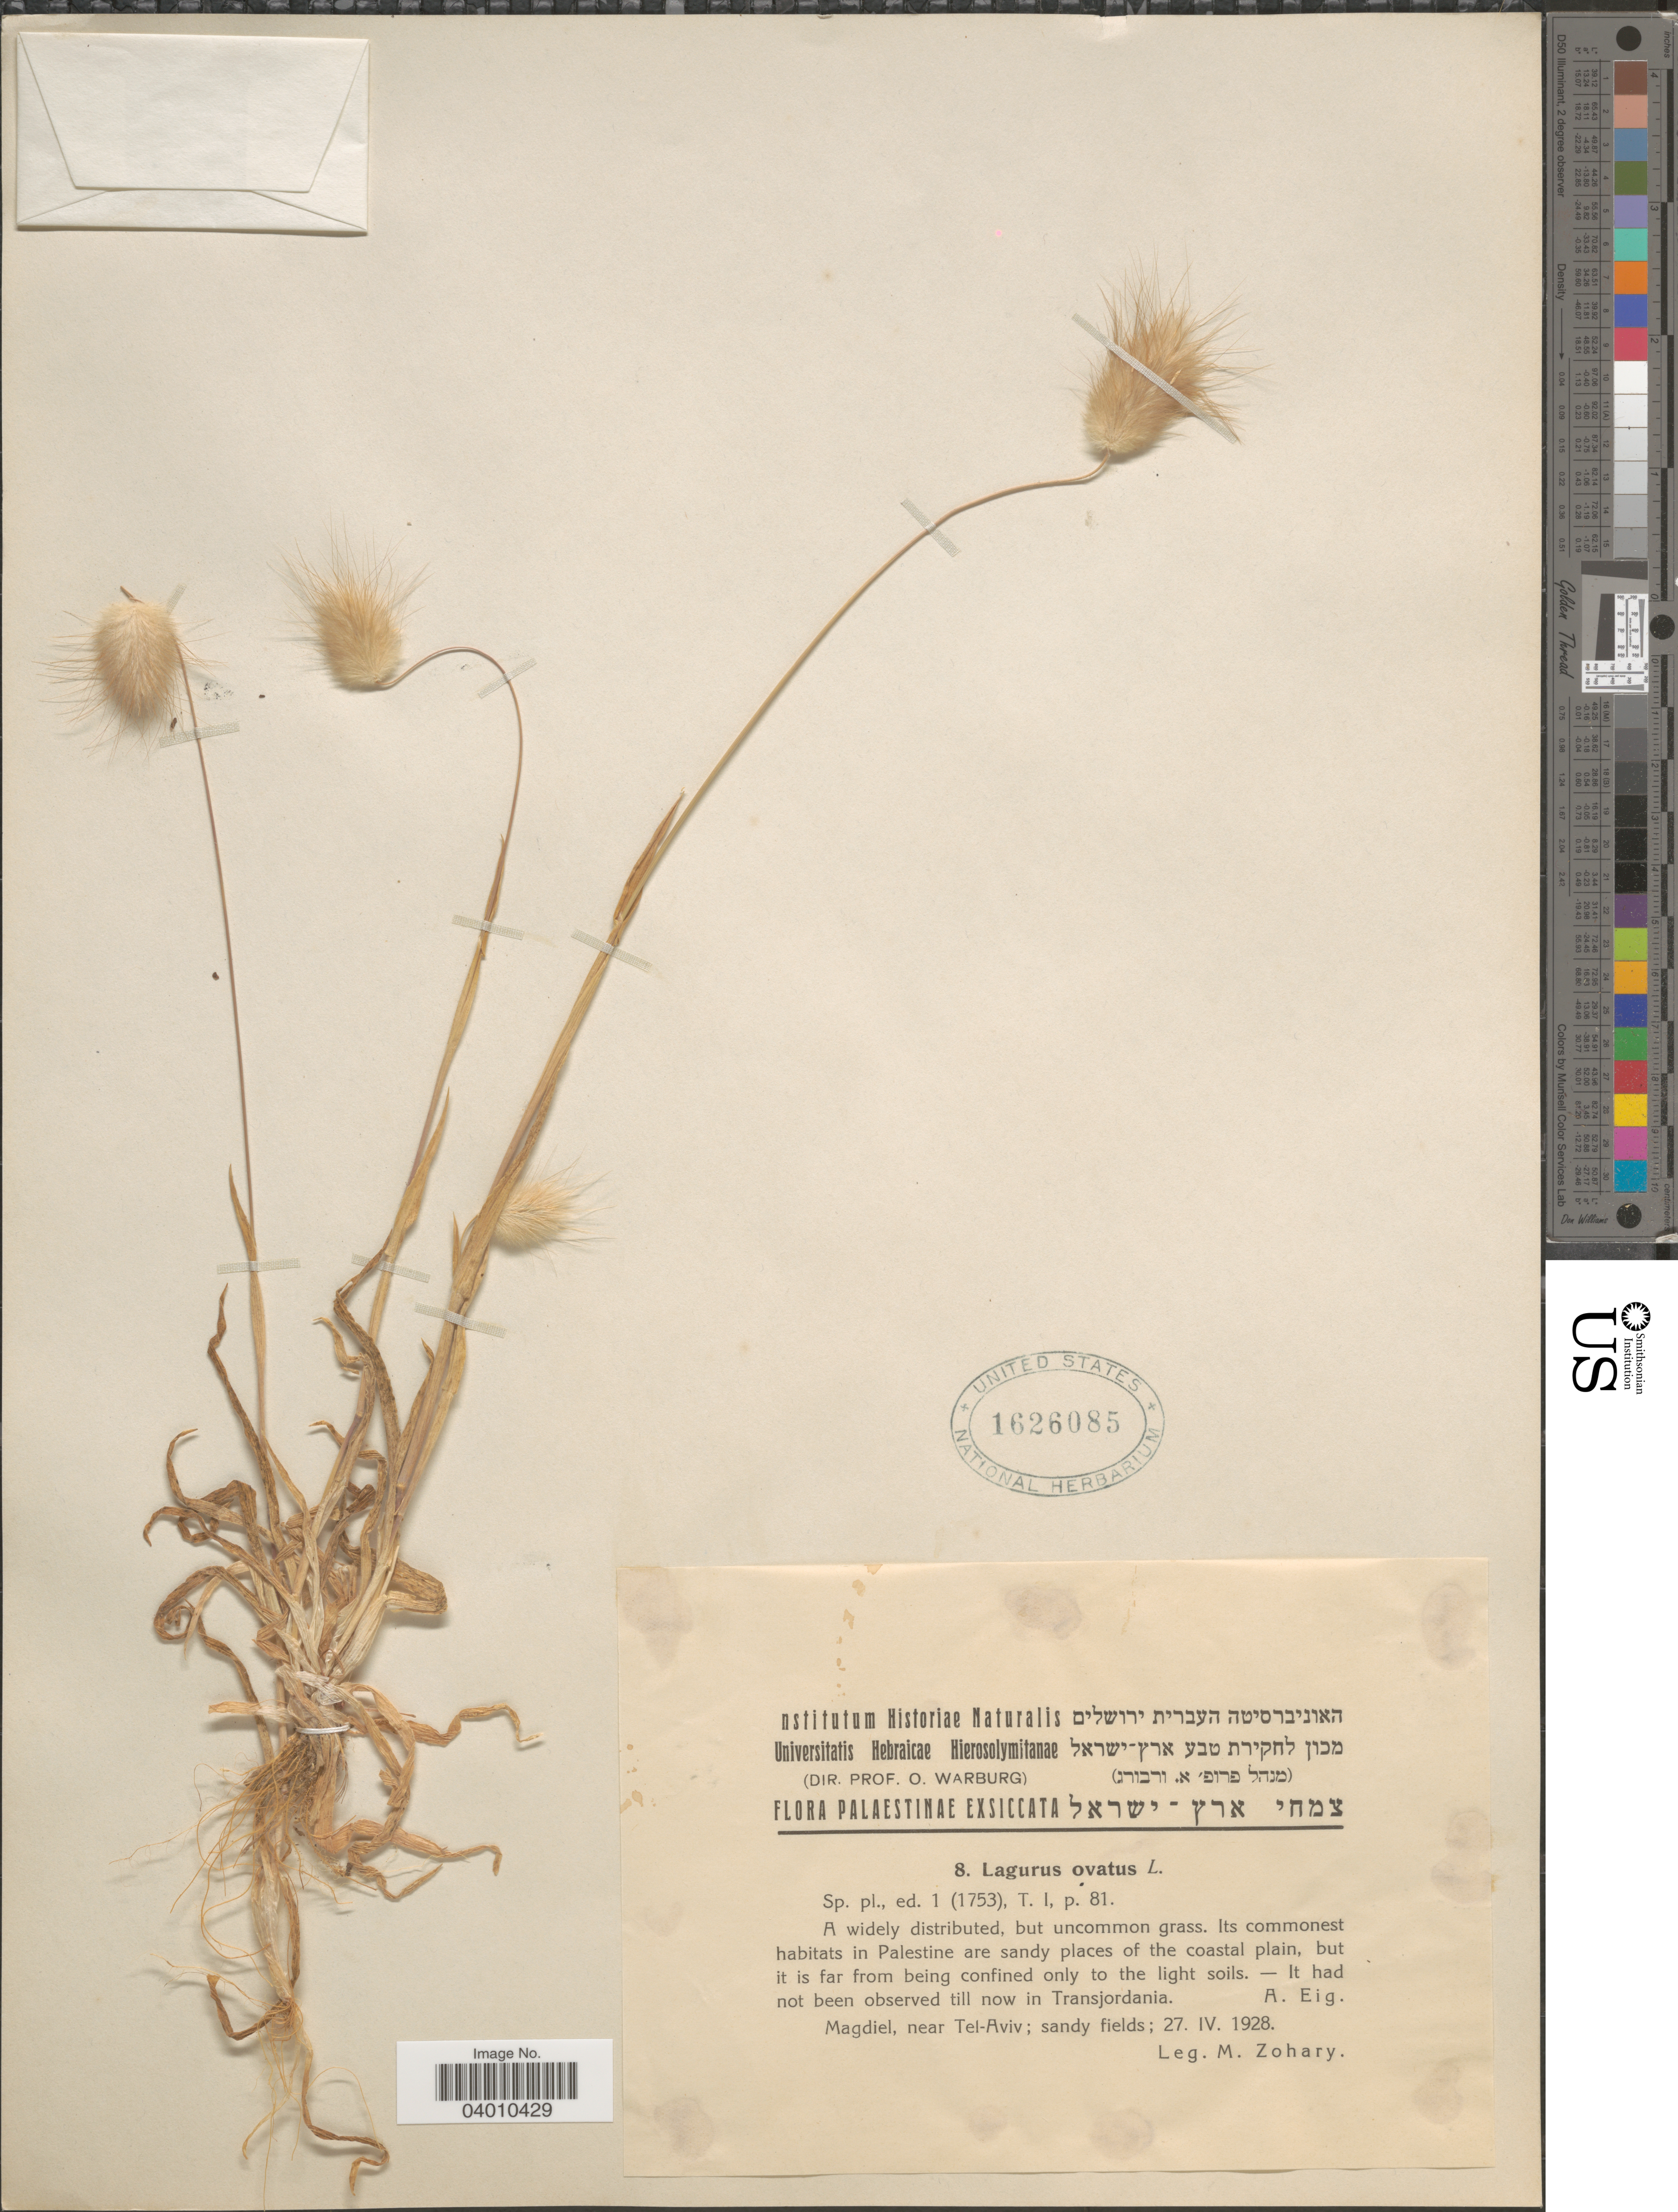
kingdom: Plantae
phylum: Tracheophyta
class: Liliopsida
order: Poales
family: Poaceae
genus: Lagurus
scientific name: Lagurus ovatus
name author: L.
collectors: M. Zohary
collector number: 8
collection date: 1928-04-27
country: Israel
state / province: Tel Aviv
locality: Palaestinae. Magdiel, near Tel-Aviv.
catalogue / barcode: US 1626085